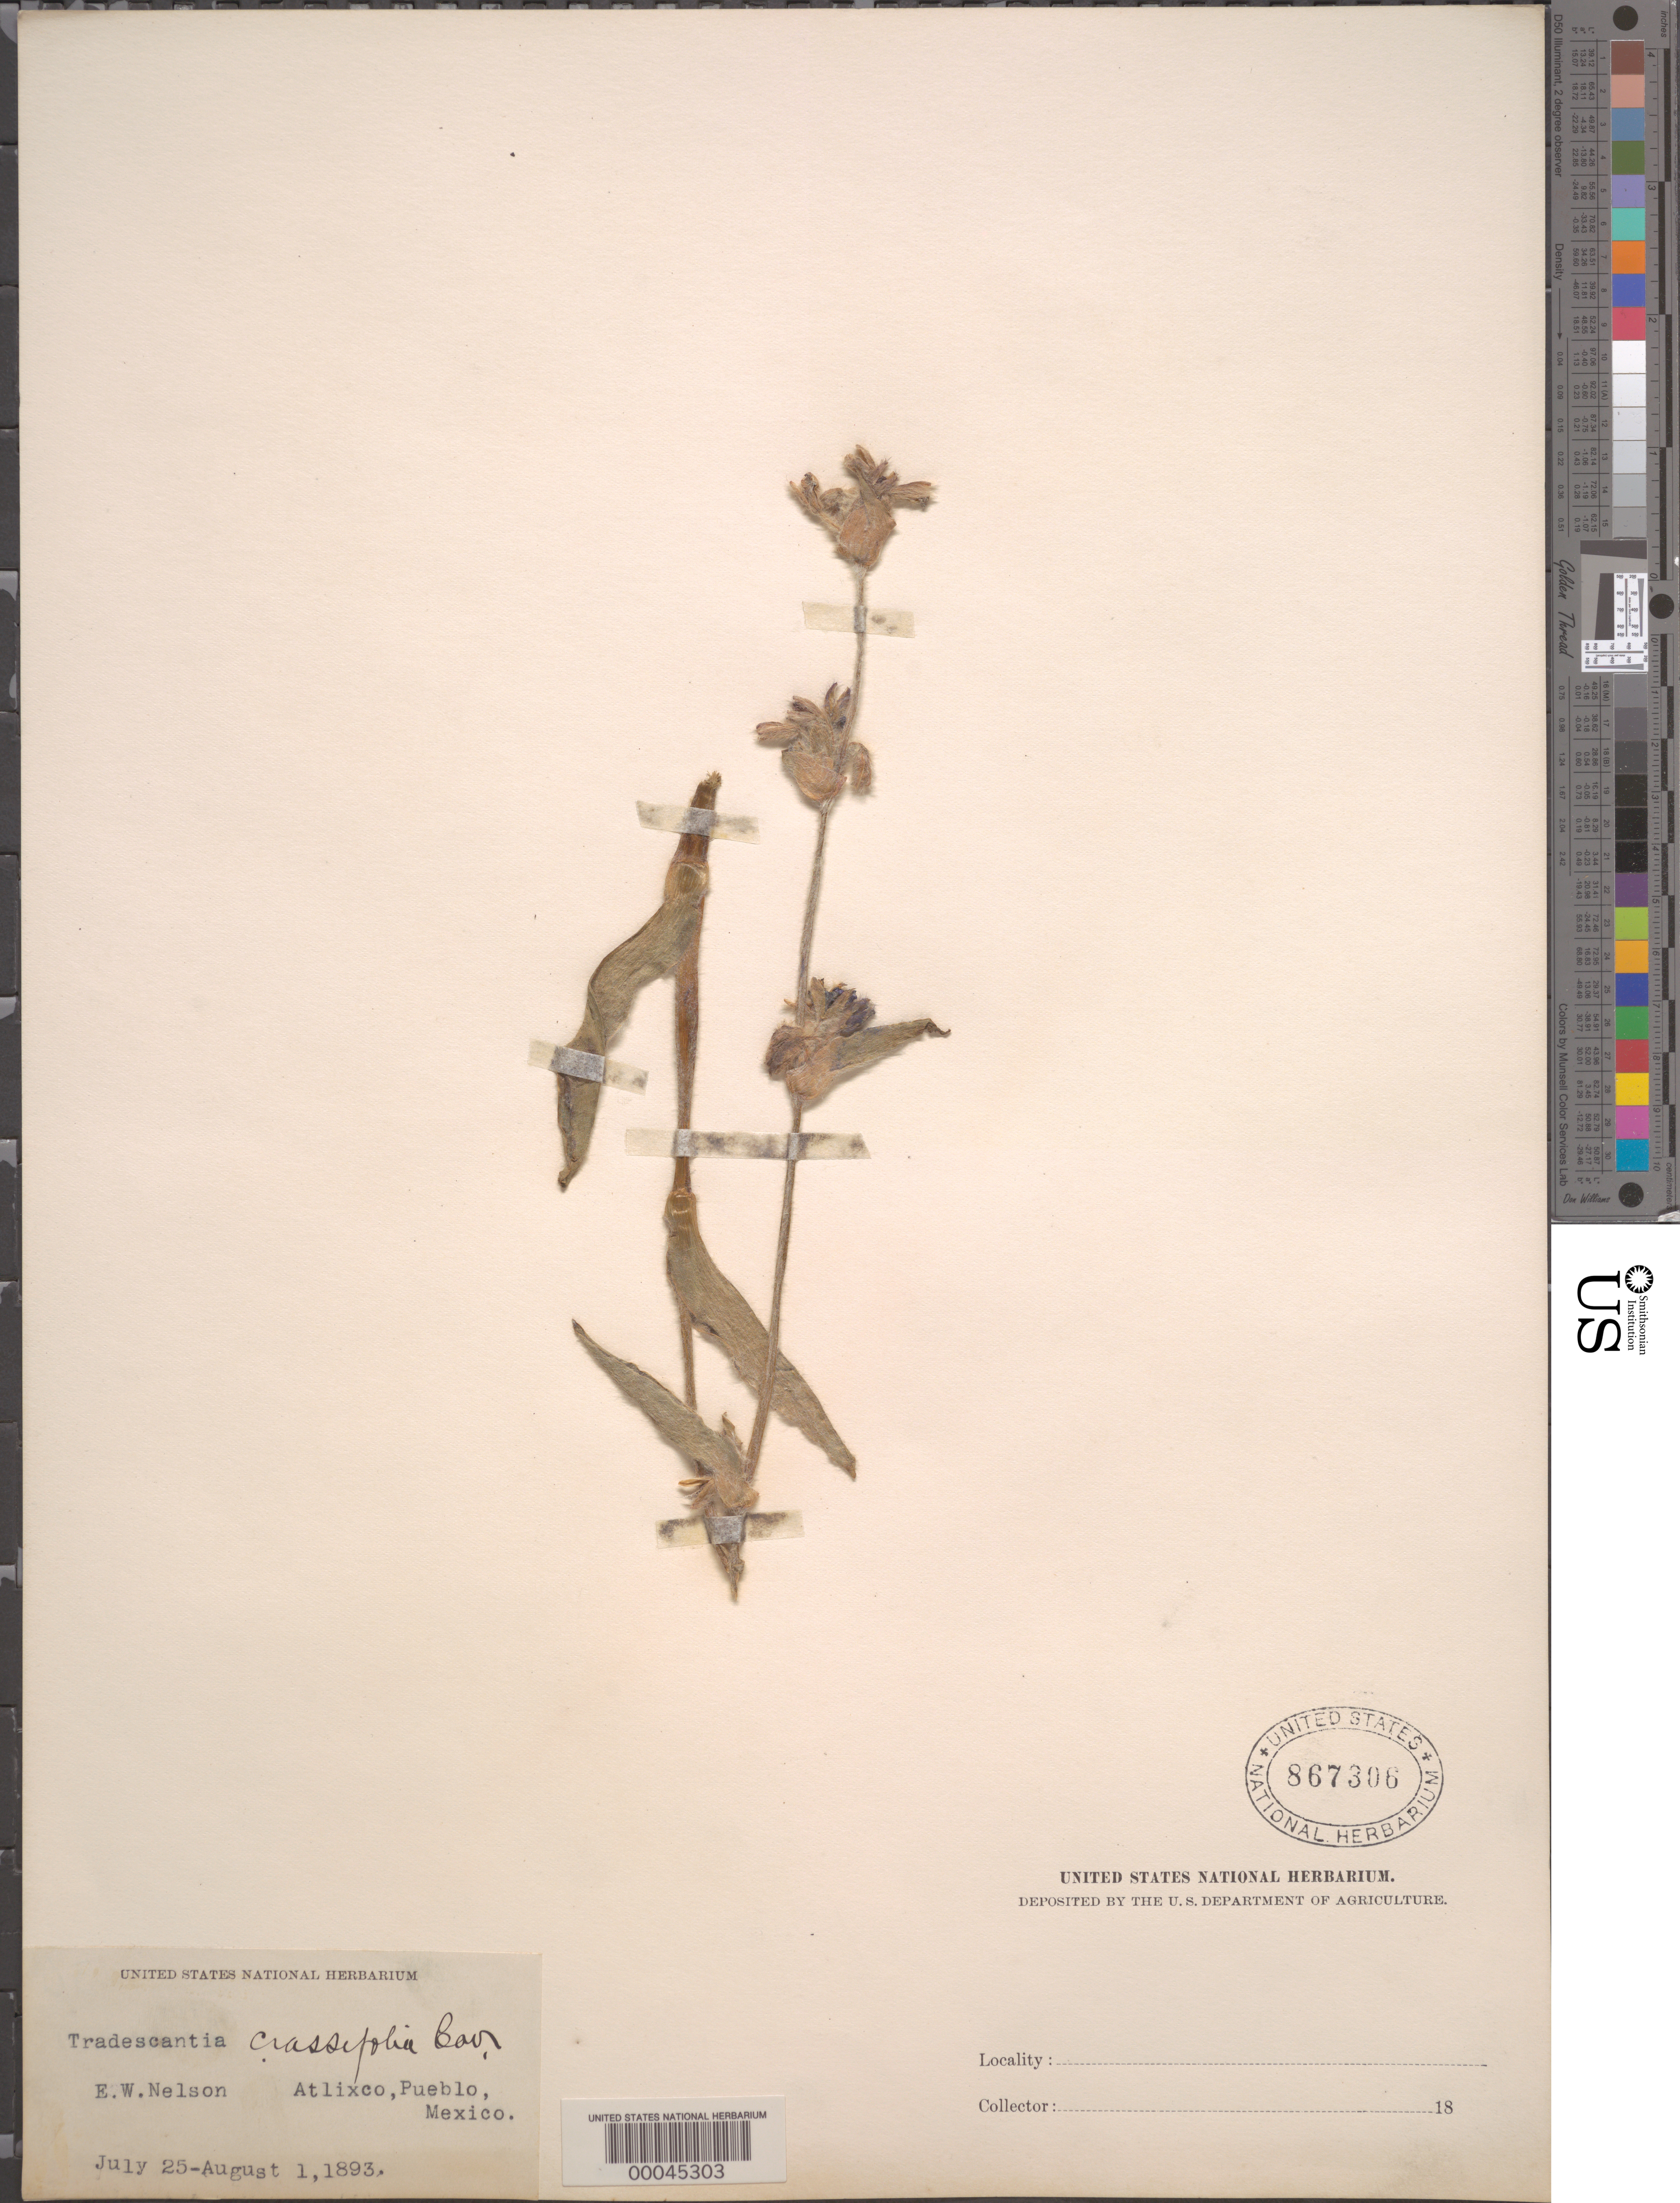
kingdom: Plantae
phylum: Tracheophyta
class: Liliopsida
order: Commelinales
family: Commelinaceae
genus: Tradescantia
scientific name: Tradescantia crassifolia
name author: Cav.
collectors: E. W. Nelson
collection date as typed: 25 Jul 1893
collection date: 1893-07-25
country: Mexico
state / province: Puebla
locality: Atlixco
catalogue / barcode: US 867306